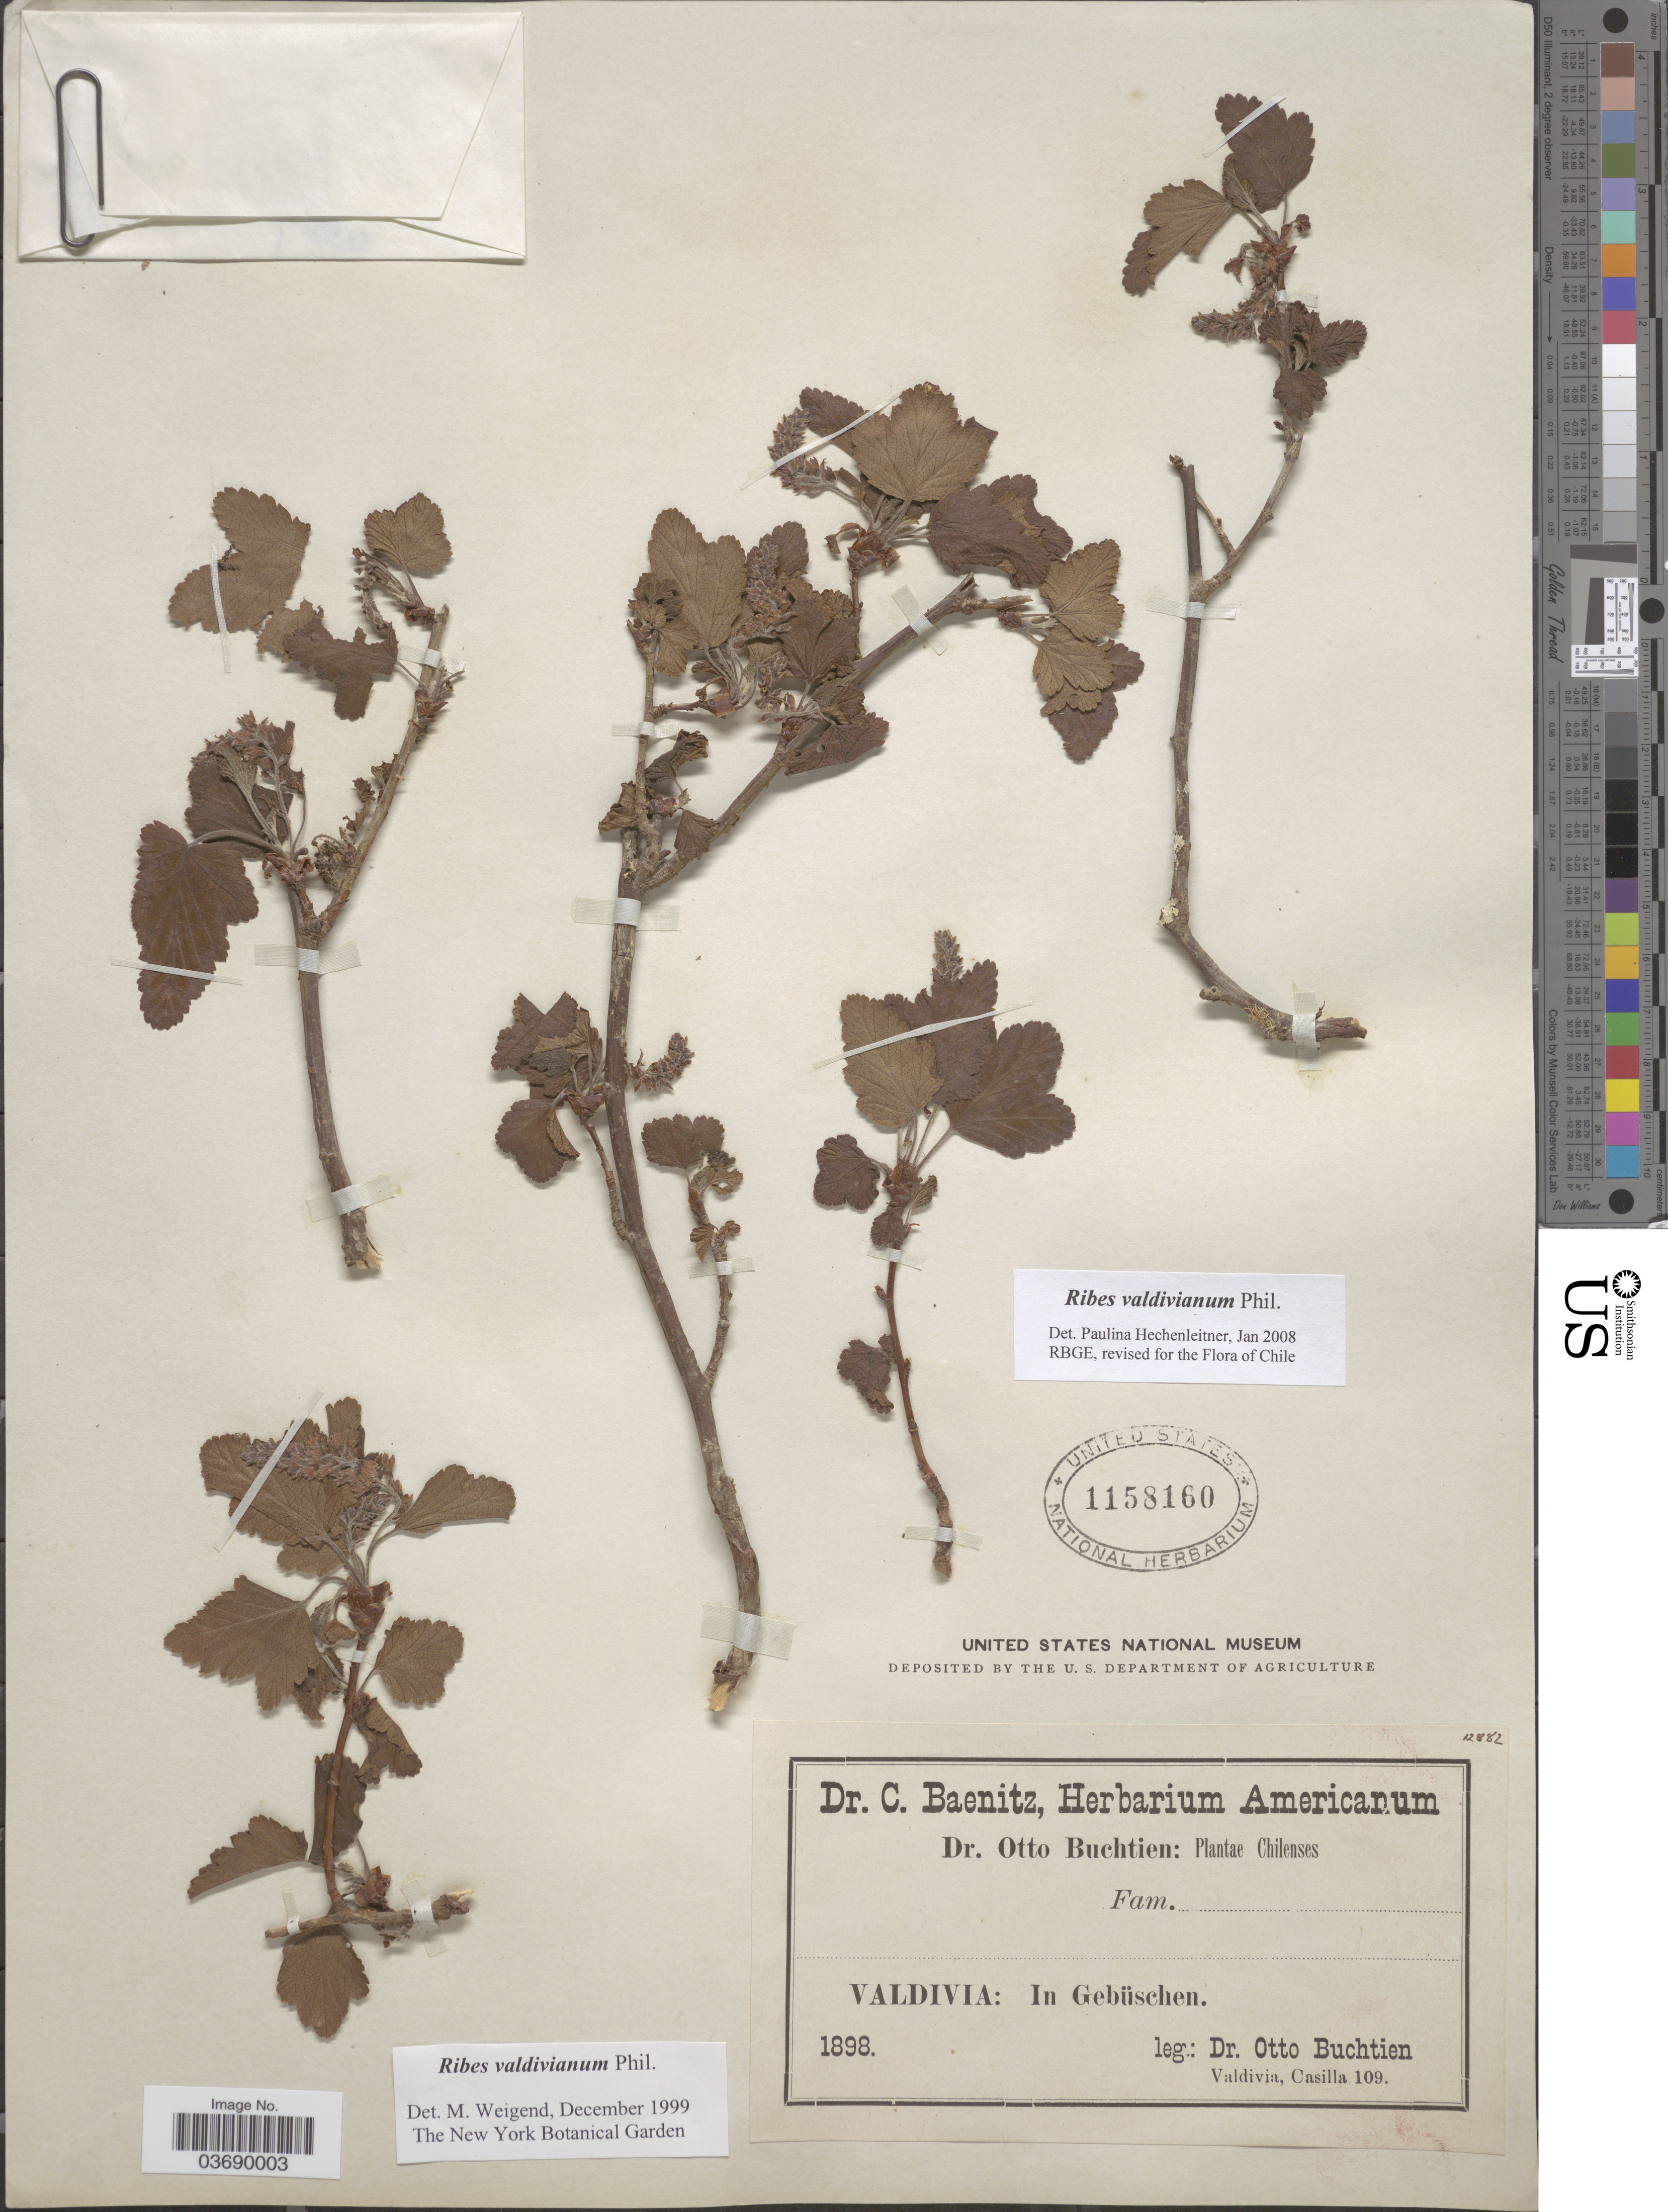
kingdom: Plantae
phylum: Tracheophyta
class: Magnoliopsida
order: Saxifragales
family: Grossulariaceae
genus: Ribes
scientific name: Ribes valdivianum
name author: Phil.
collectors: O. Buchtien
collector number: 12882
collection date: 1898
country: Chile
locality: Valdivia: In Gebüschen.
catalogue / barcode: US 1158160